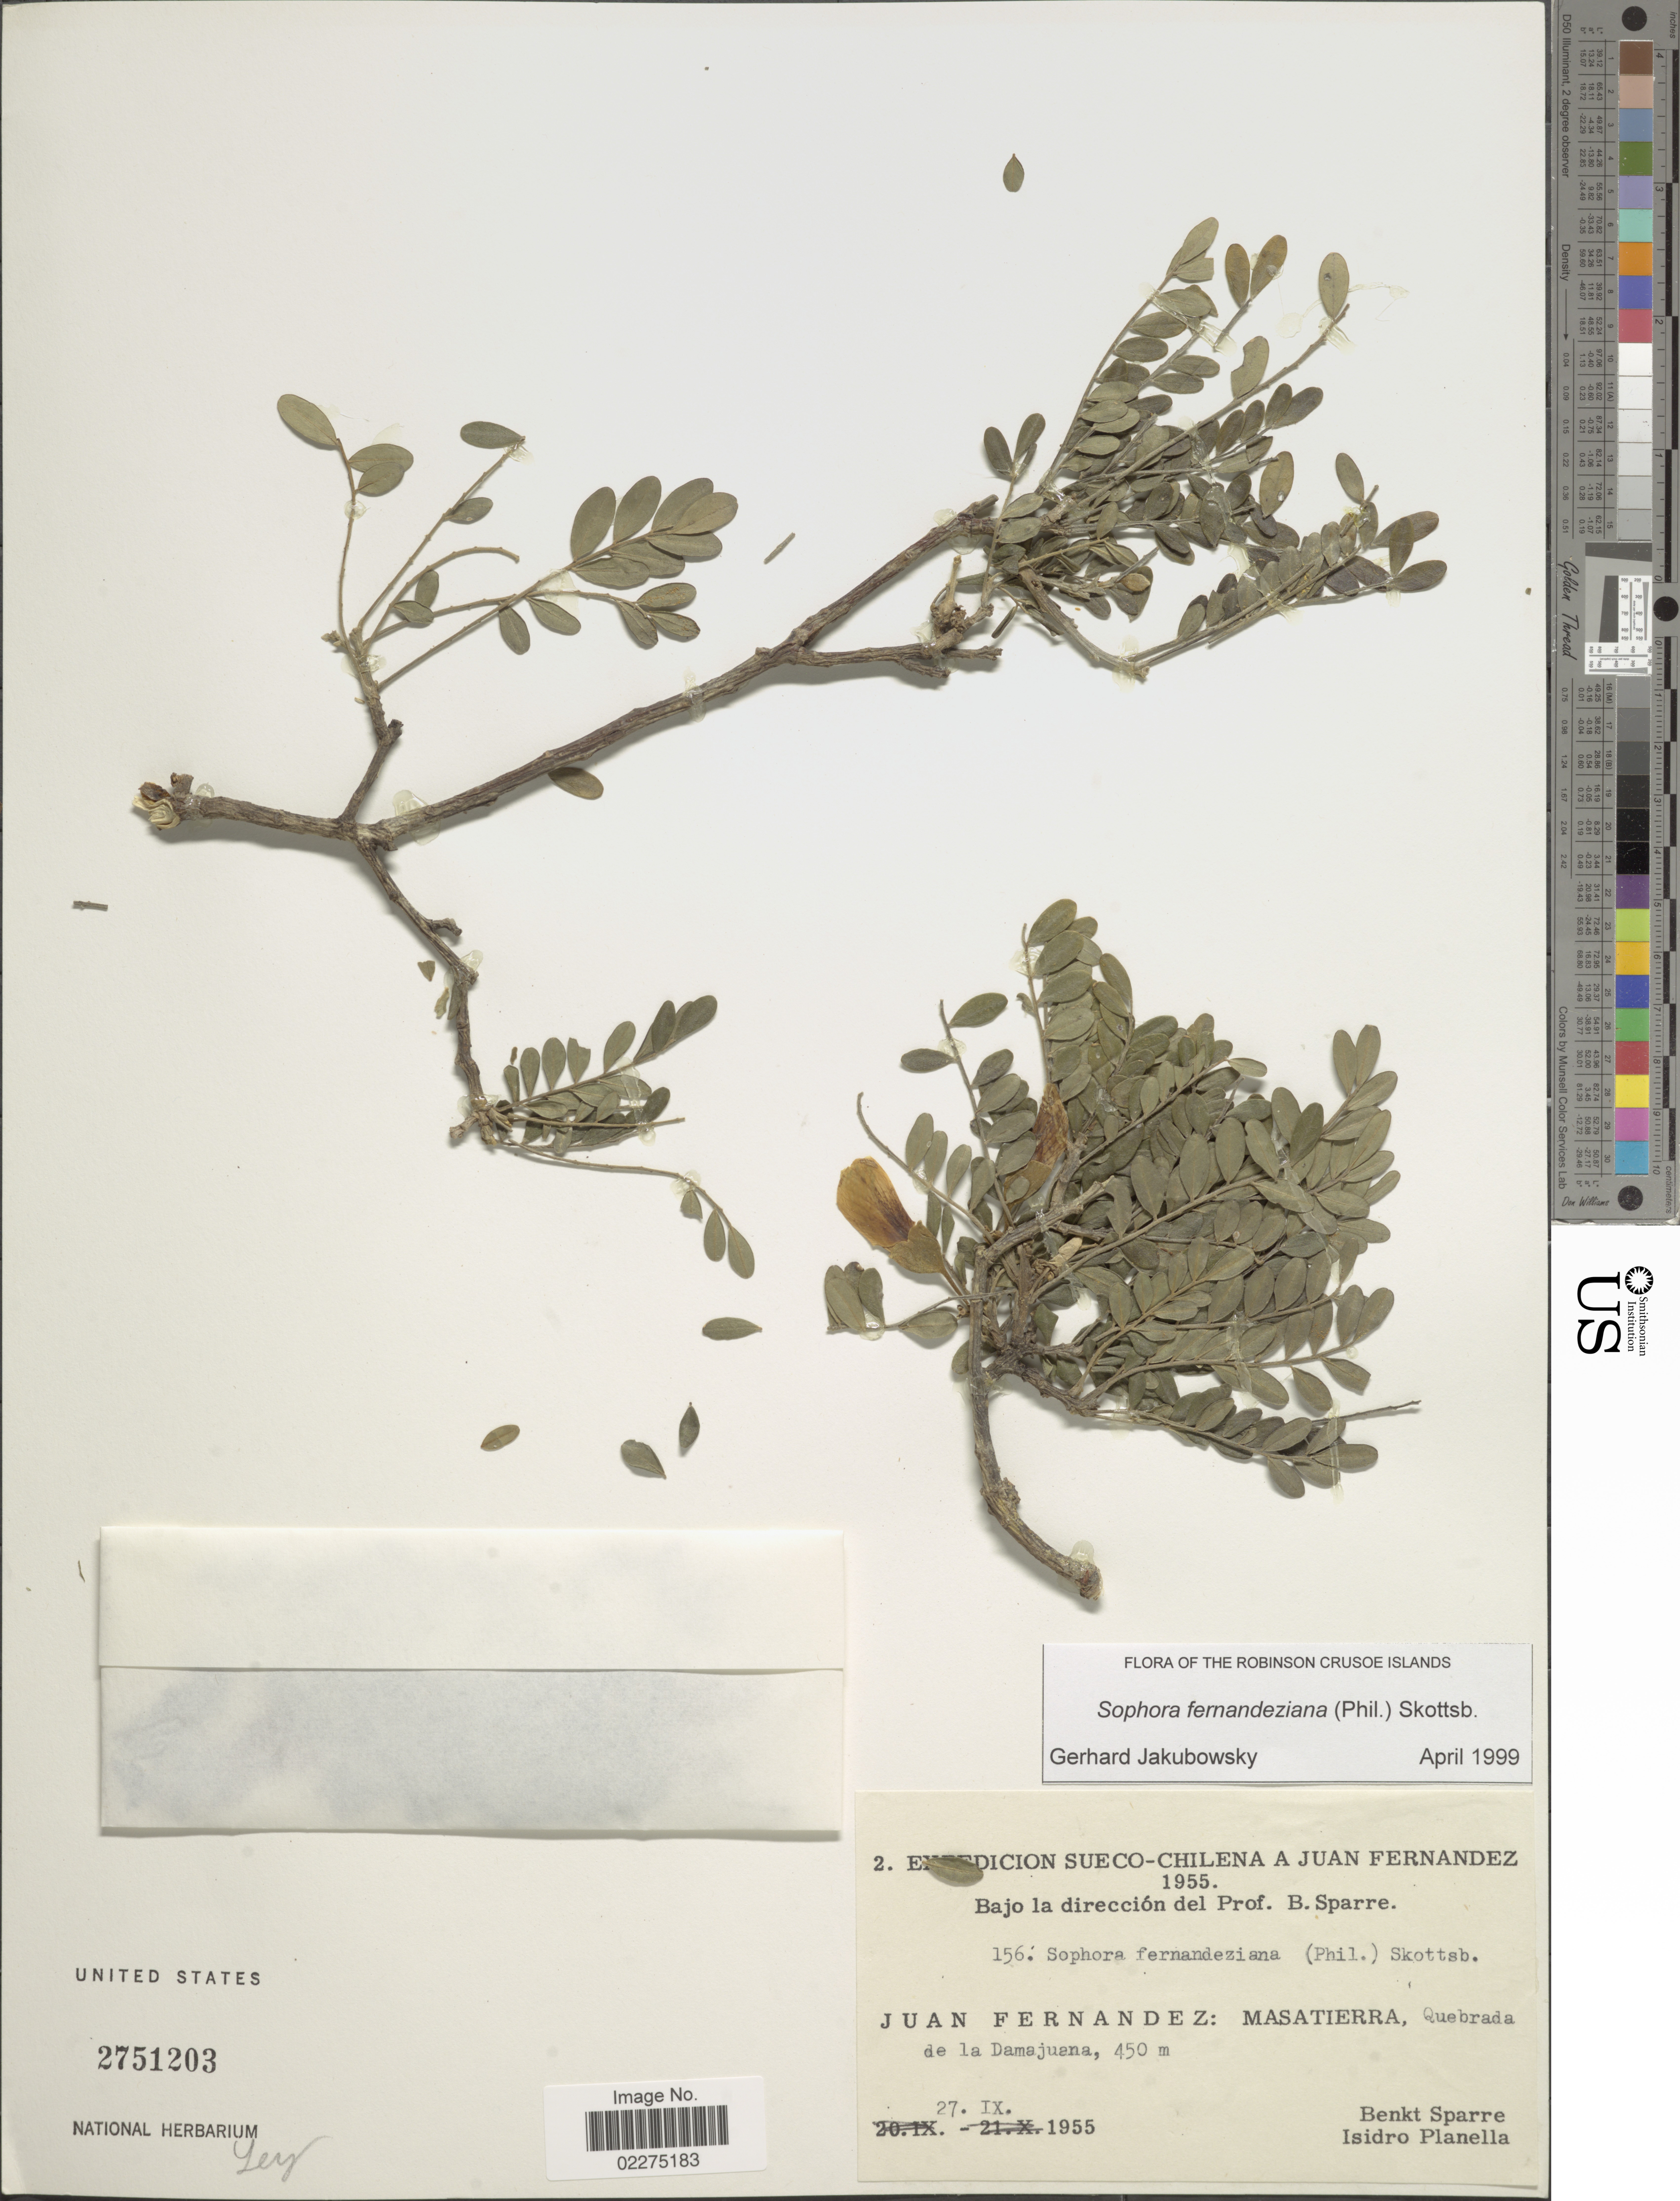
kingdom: Plantae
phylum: Tracheophyta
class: Magnoliopsida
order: Fabales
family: Fabaceae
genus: Sophora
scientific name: Sophora fernandeziana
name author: (Phil.) Skottsb.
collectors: B. Sparre & I. Planella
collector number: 156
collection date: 1955-09-27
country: Chile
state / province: Valparaíso (V)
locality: Juan Fernandez. Masatierra, Quebrada de la Damajuana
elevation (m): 450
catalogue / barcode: US 2751203